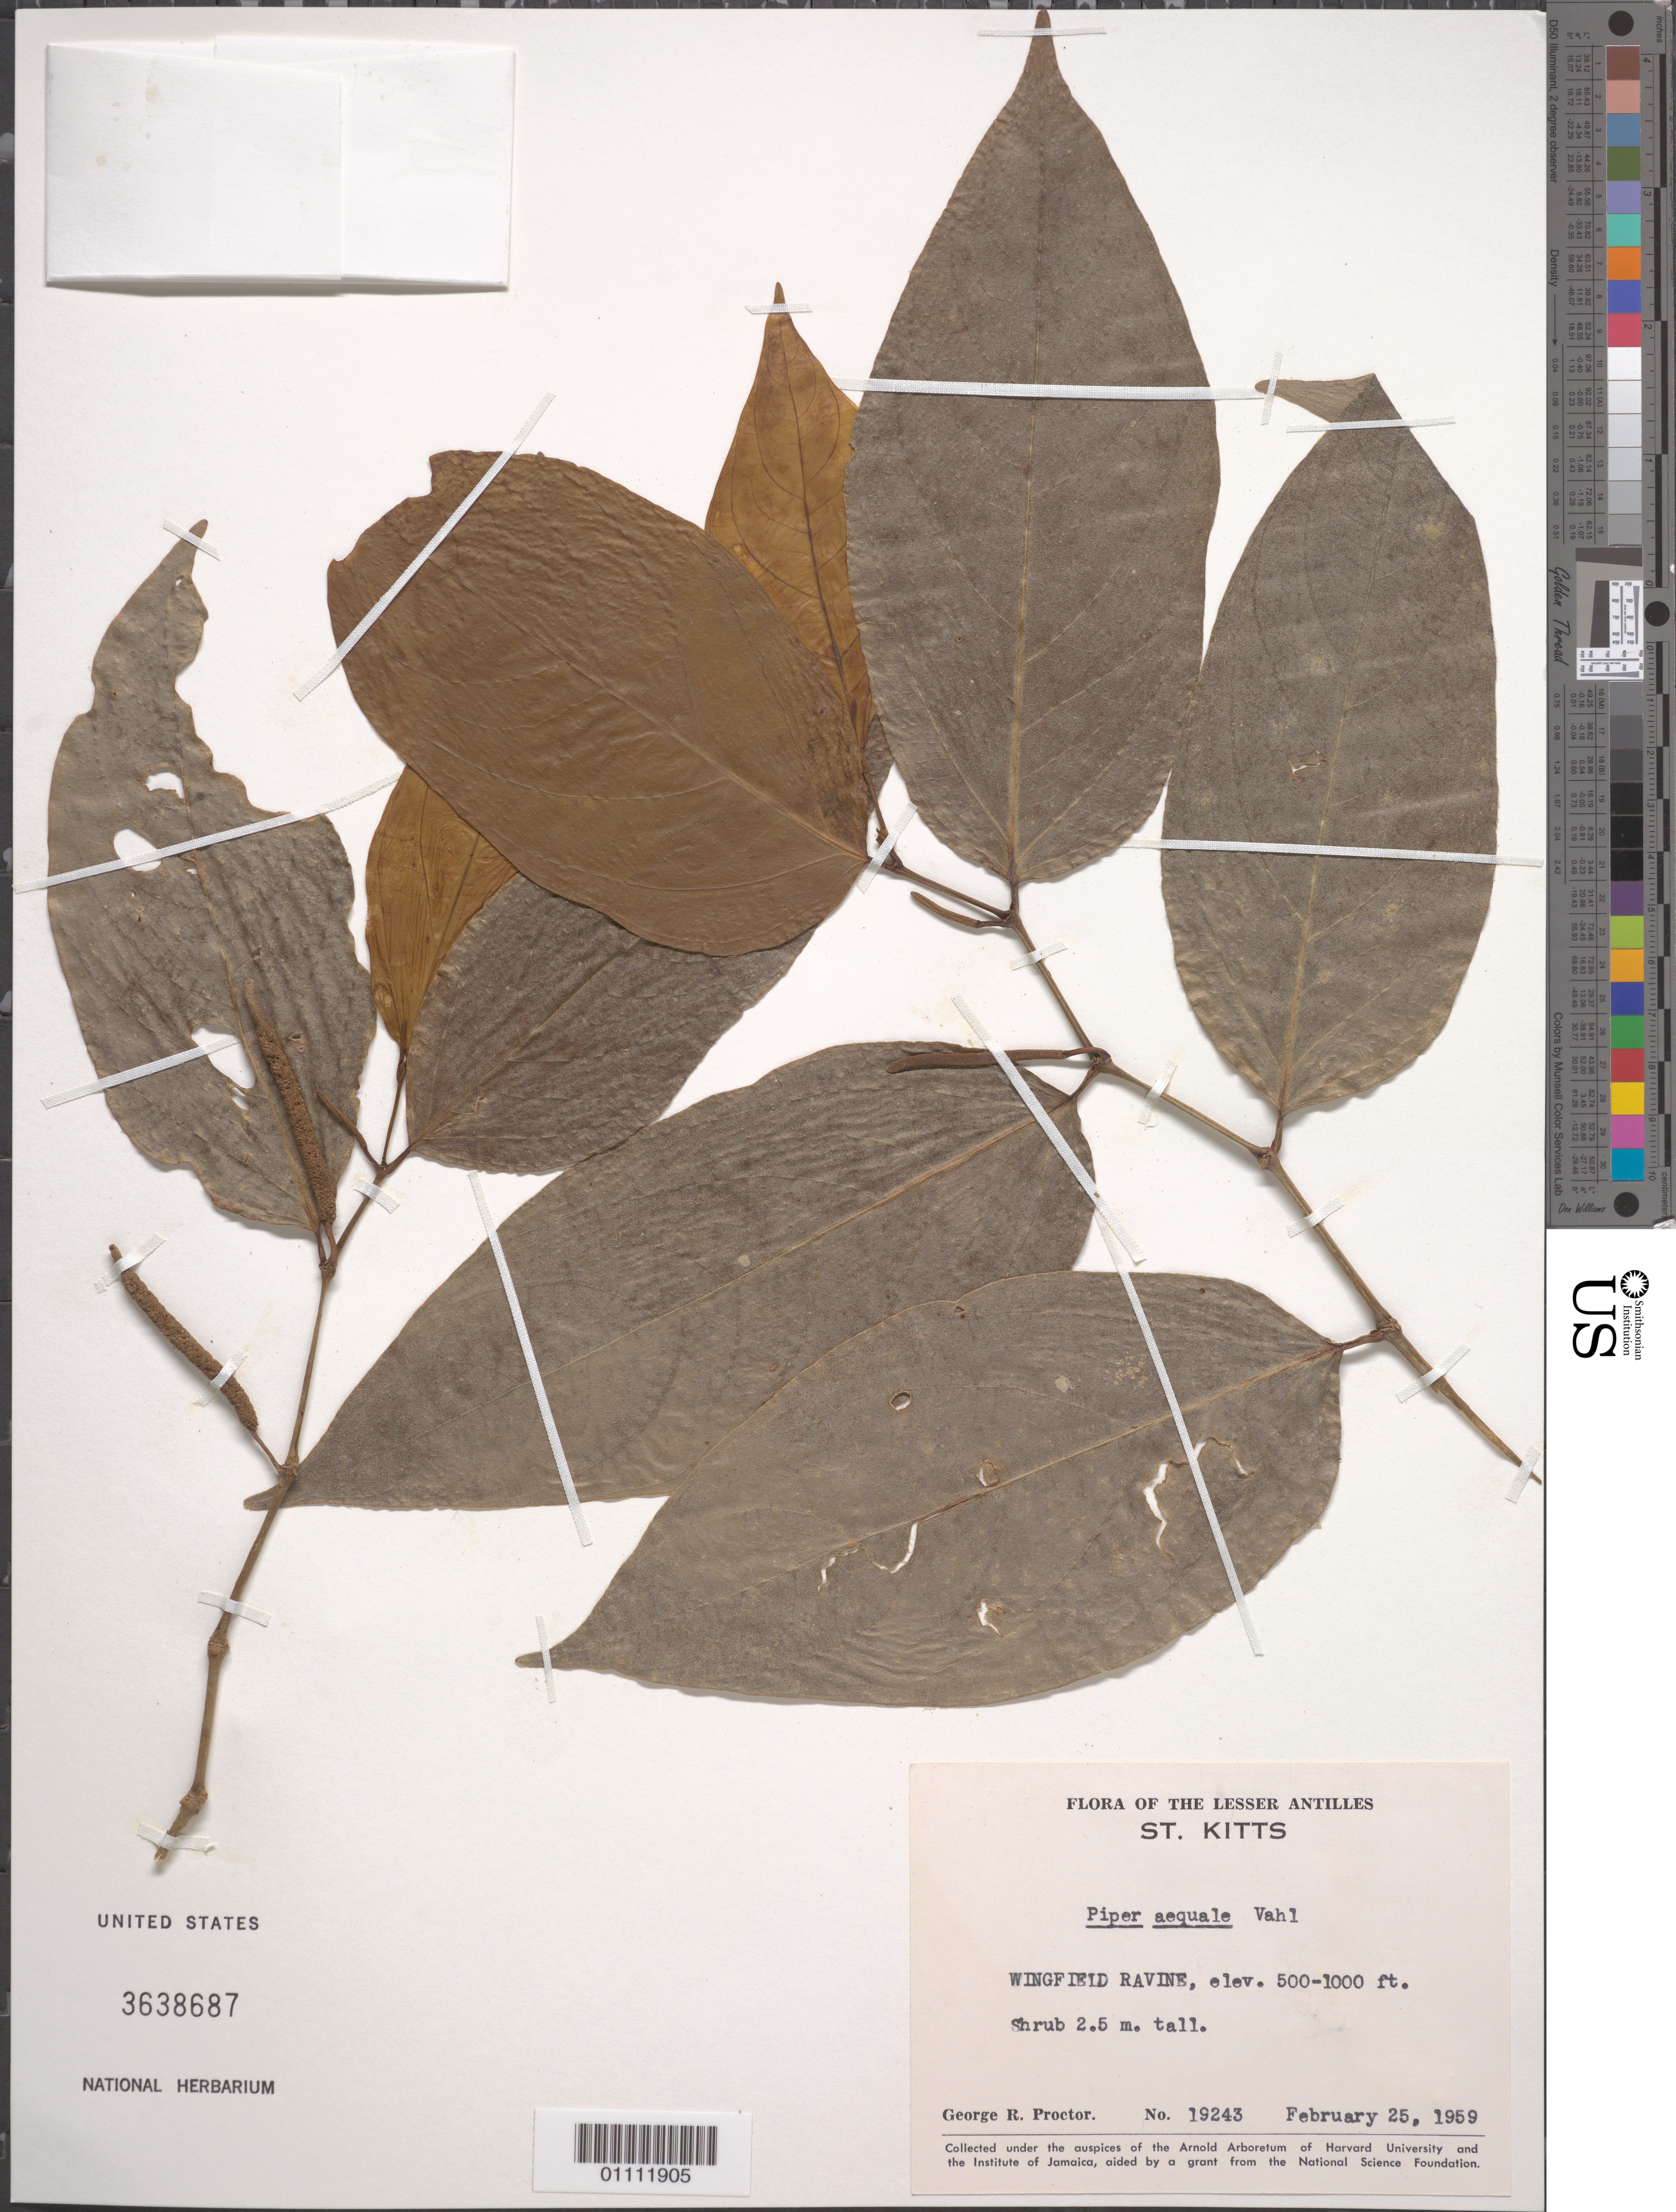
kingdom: Plantae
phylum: Tracheophyta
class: Magnoliopsida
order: Piperales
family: Piperaceae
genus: Piper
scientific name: Piper aequale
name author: Vahl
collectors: G. R. Proctor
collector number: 19243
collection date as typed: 25 Feb 1959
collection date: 1959-02-25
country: St. Christopher-Nevis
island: St. Christopher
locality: Wingfield Ravine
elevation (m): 152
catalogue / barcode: US 3638687